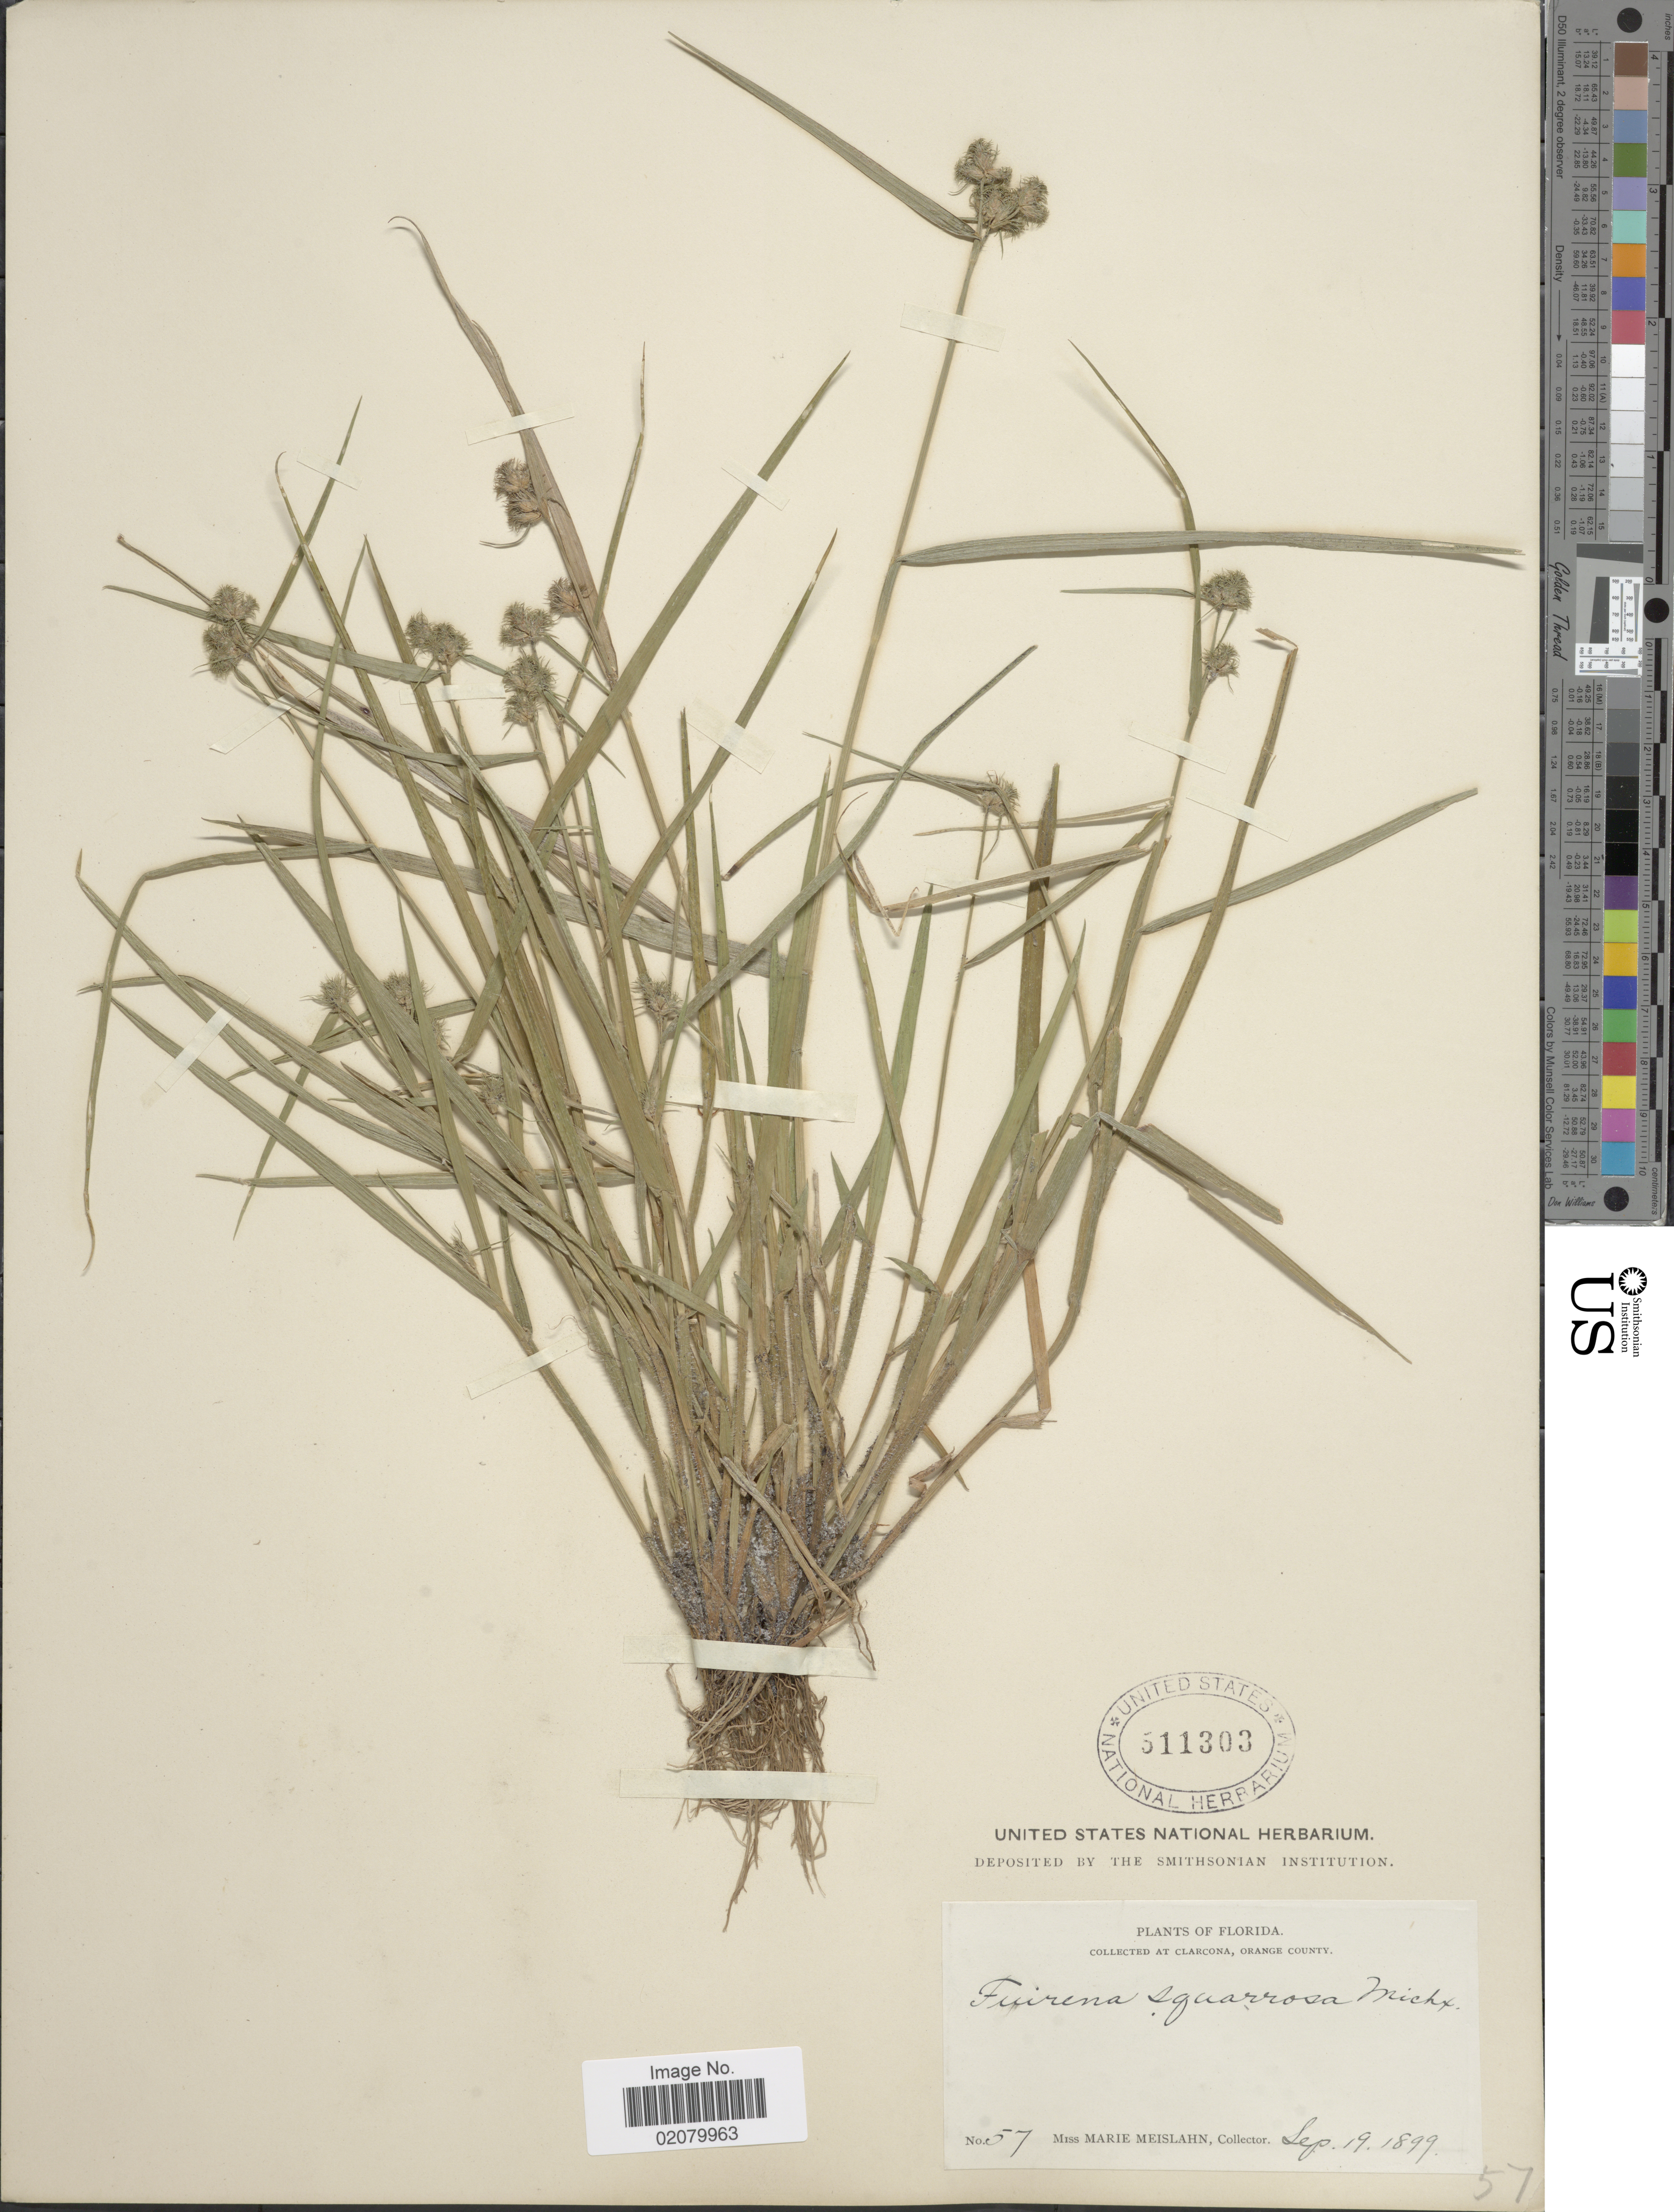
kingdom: Plantae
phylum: Tracheophyta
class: Liliopsida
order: Poales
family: Cyperaceae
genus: Fuirena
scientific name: Fuirena squarrosa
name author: Michx.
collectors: M. Meislahn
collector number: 57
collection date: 1899-09-19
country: United States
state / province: Florida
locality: At Clarcona, Orange County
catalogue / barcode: US 511303